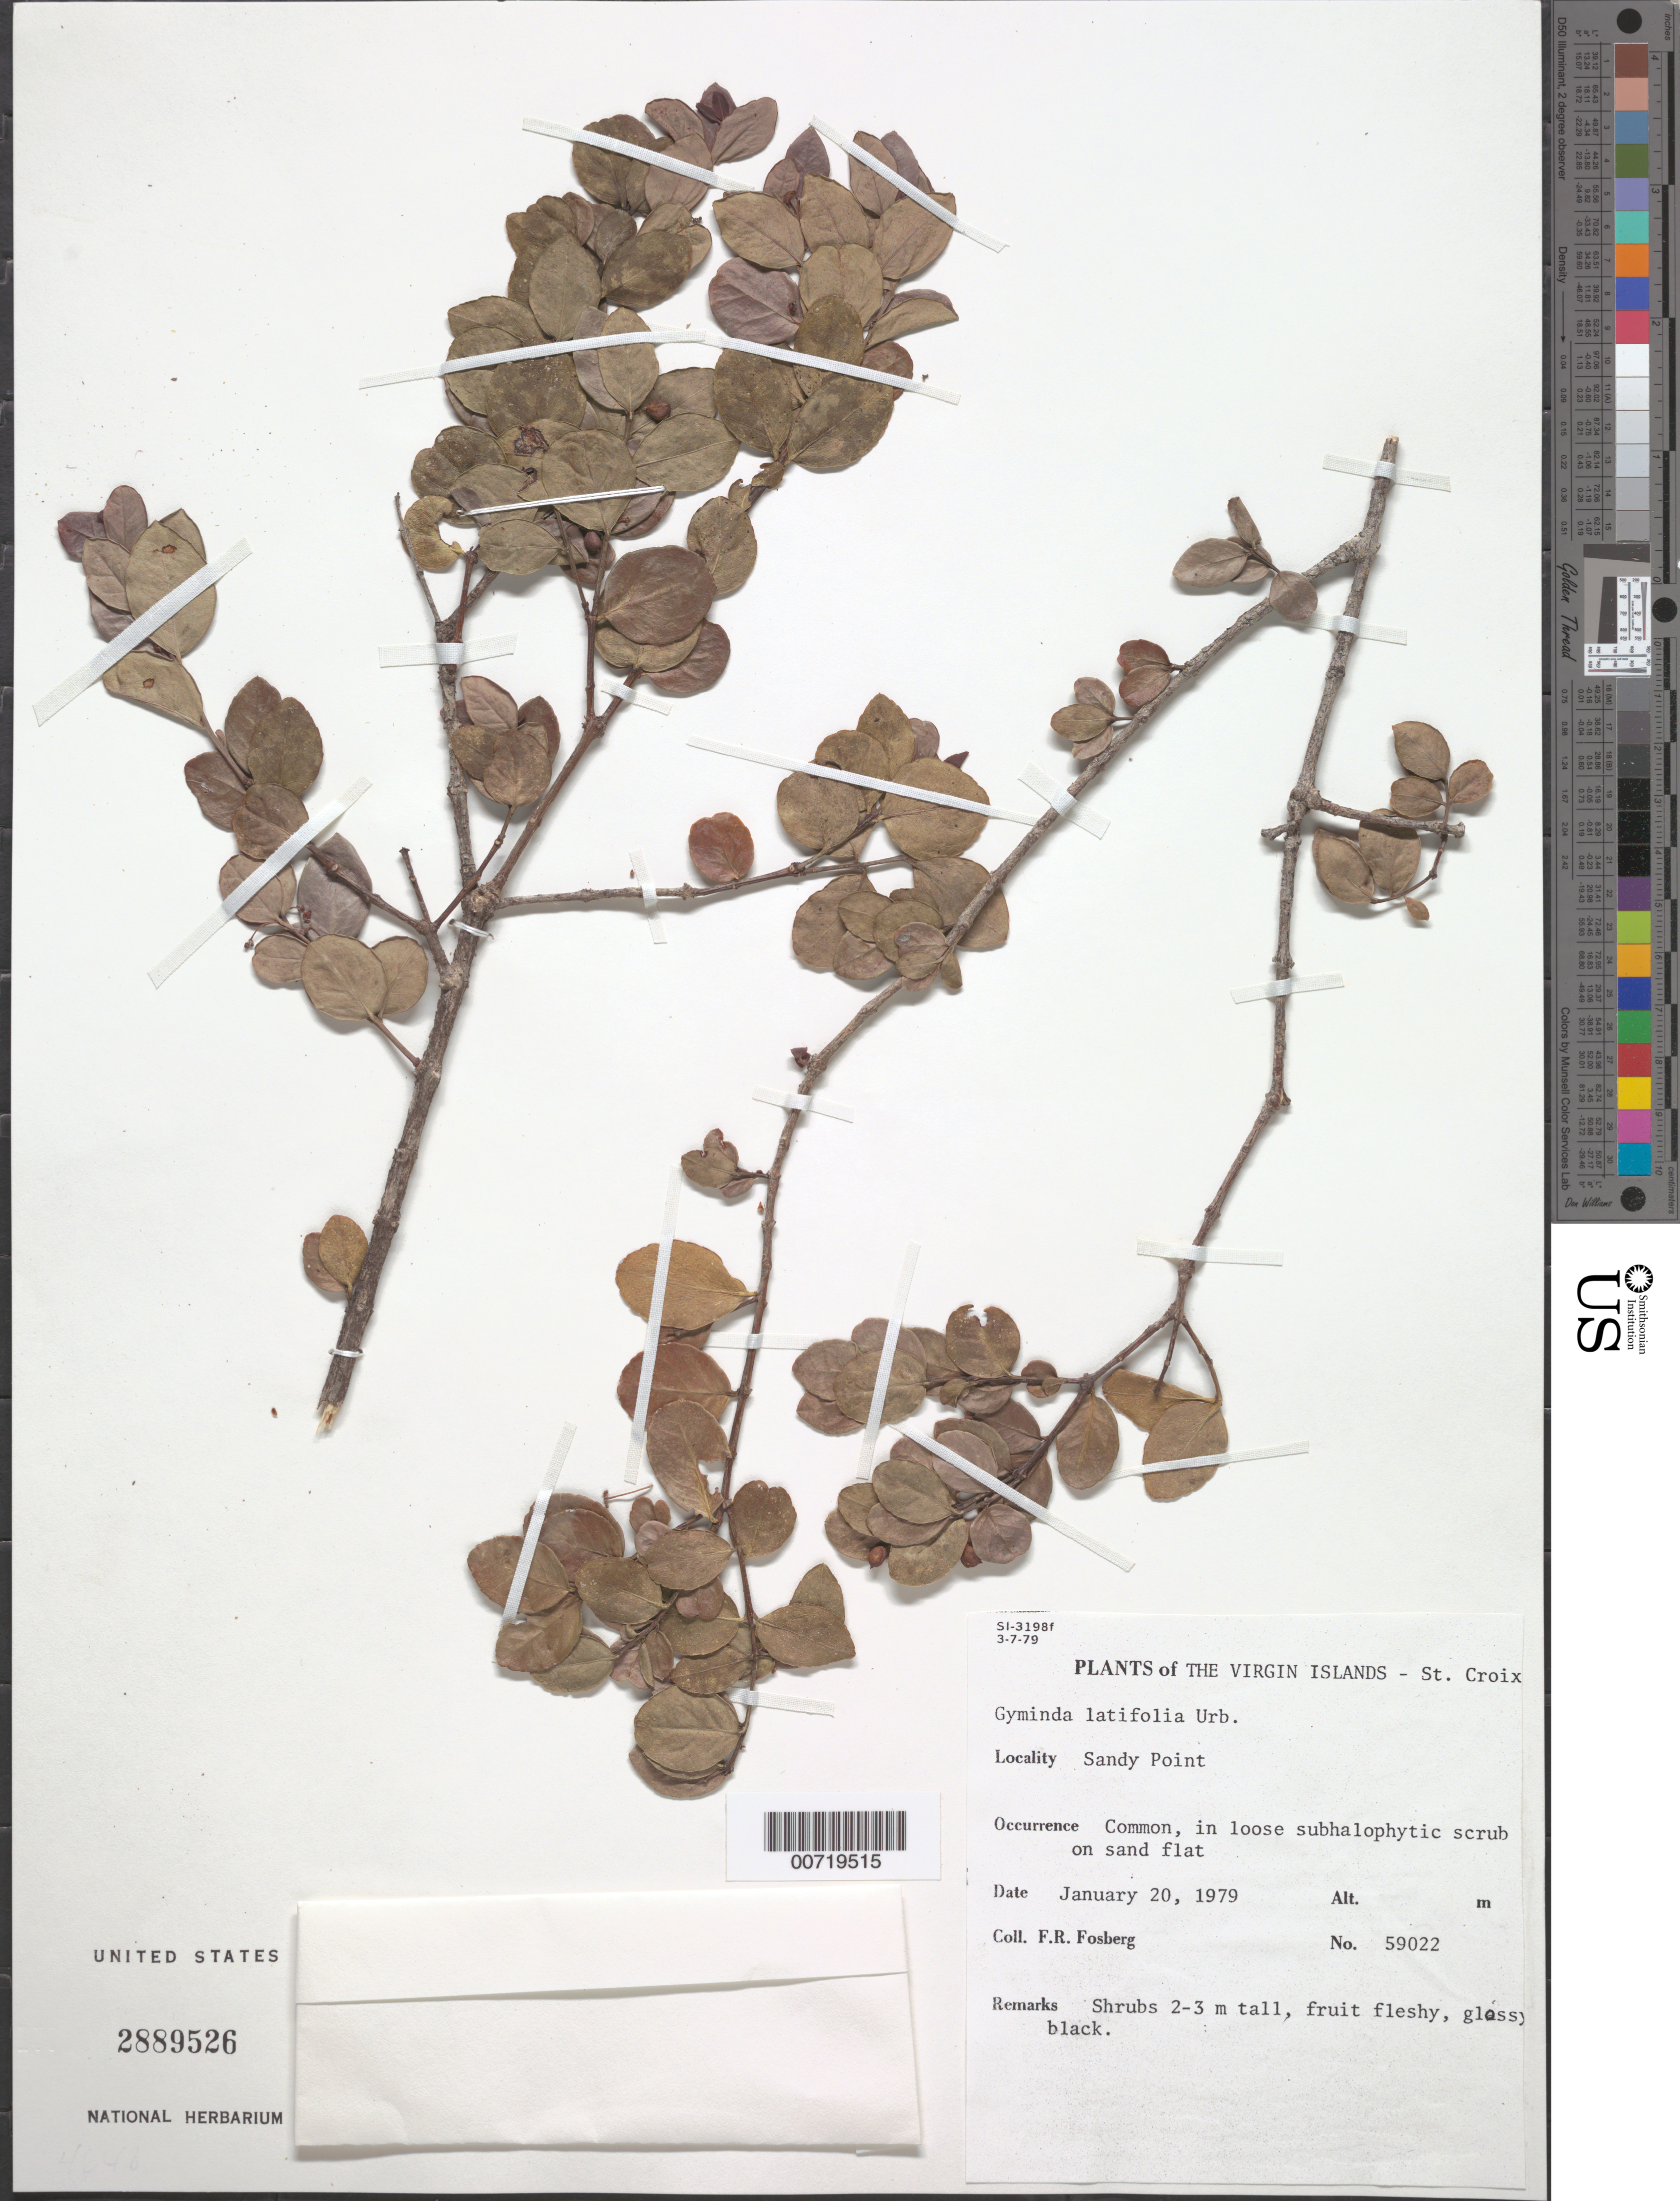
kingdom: Plantae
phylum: Tracheophyta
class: Magnoliopsida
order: Celastrales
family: Celastraceae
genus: Gyminda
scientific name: Gyminda latifolia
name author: (Sw.) Urb.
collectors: F. R. Fosberg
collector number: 59022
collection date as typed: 20 Jan 1979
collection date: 1979-01-20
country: U.S. Virgin Islands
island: St. Croix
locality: Sandy Point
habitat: Loose subhalophytic scrub on sand flat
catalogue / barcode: US 2889526